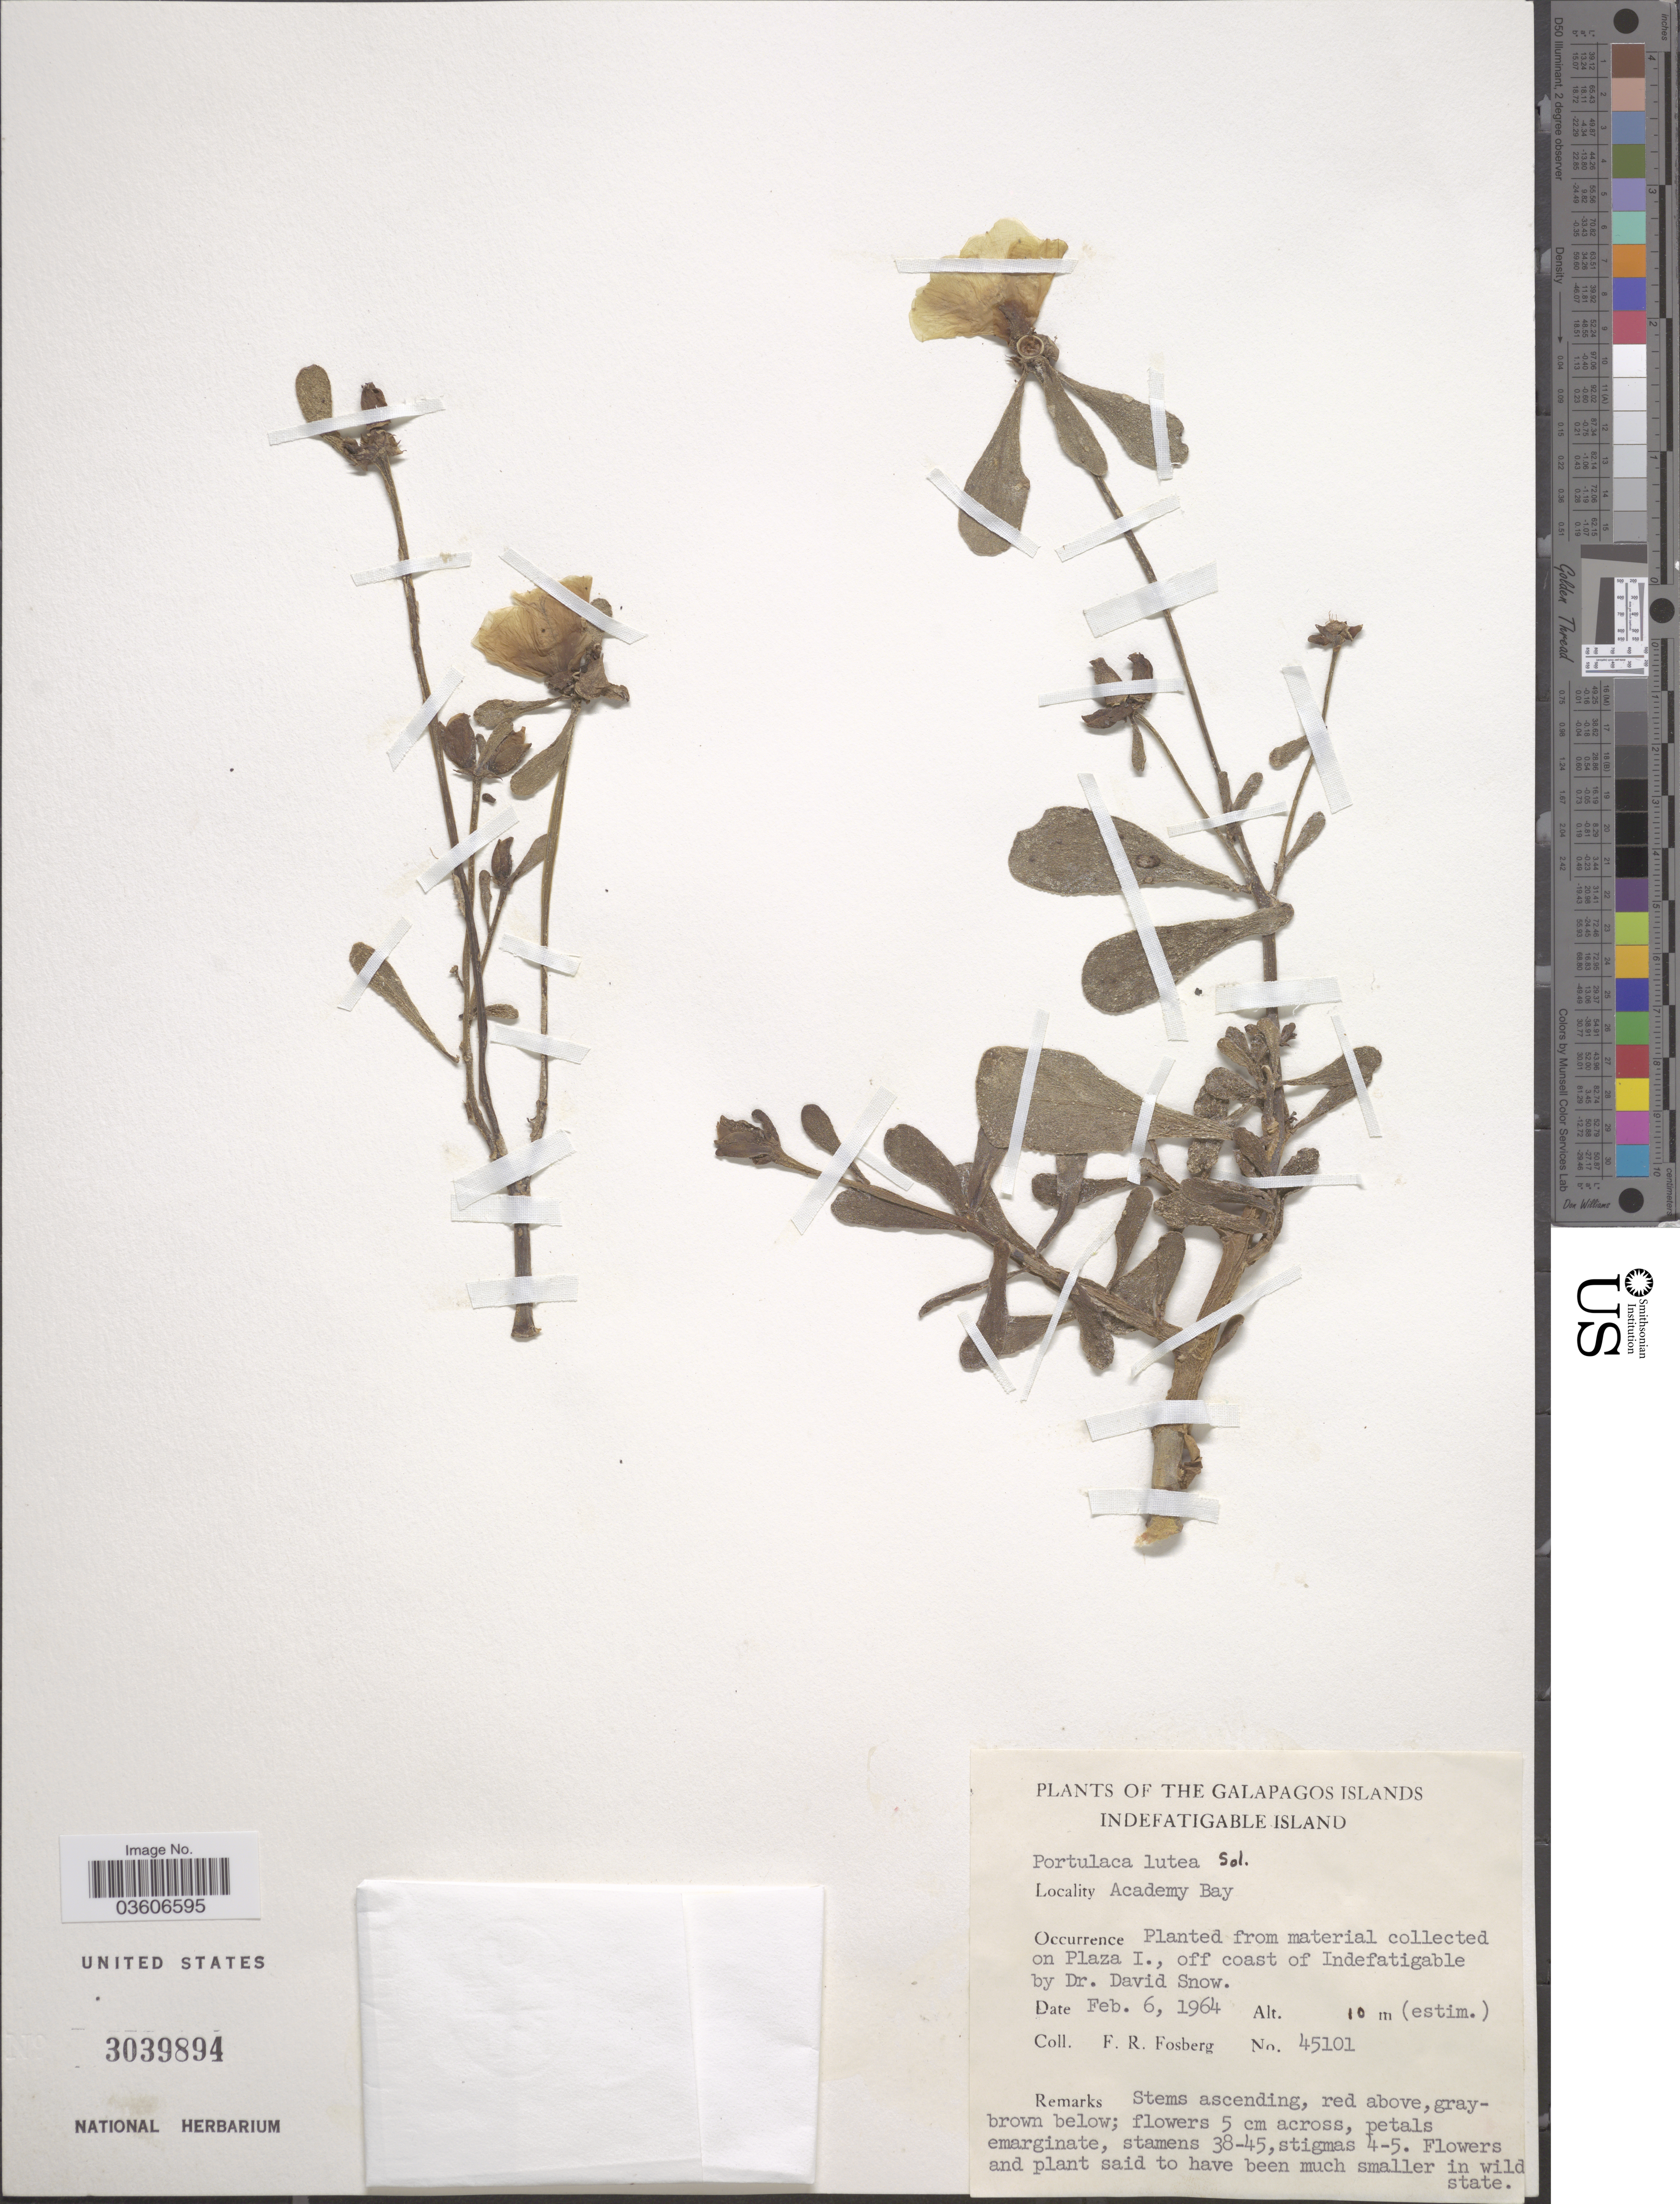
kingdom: Plantae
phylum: Tracheophyta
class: Magnoliopsida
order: Caryophyllales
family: Portulacaceae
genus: Portulaca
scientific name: Portulaca lutea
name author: Sol. ex G. Forst.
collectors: D. Snow & F. R. Fosberg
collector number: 45101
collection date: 1964-02-06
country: Ecuador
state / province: Colón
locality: The Galapagos Islands. Indefatigable Island. Academy Bay.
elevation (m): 10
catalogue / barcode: US 3039894